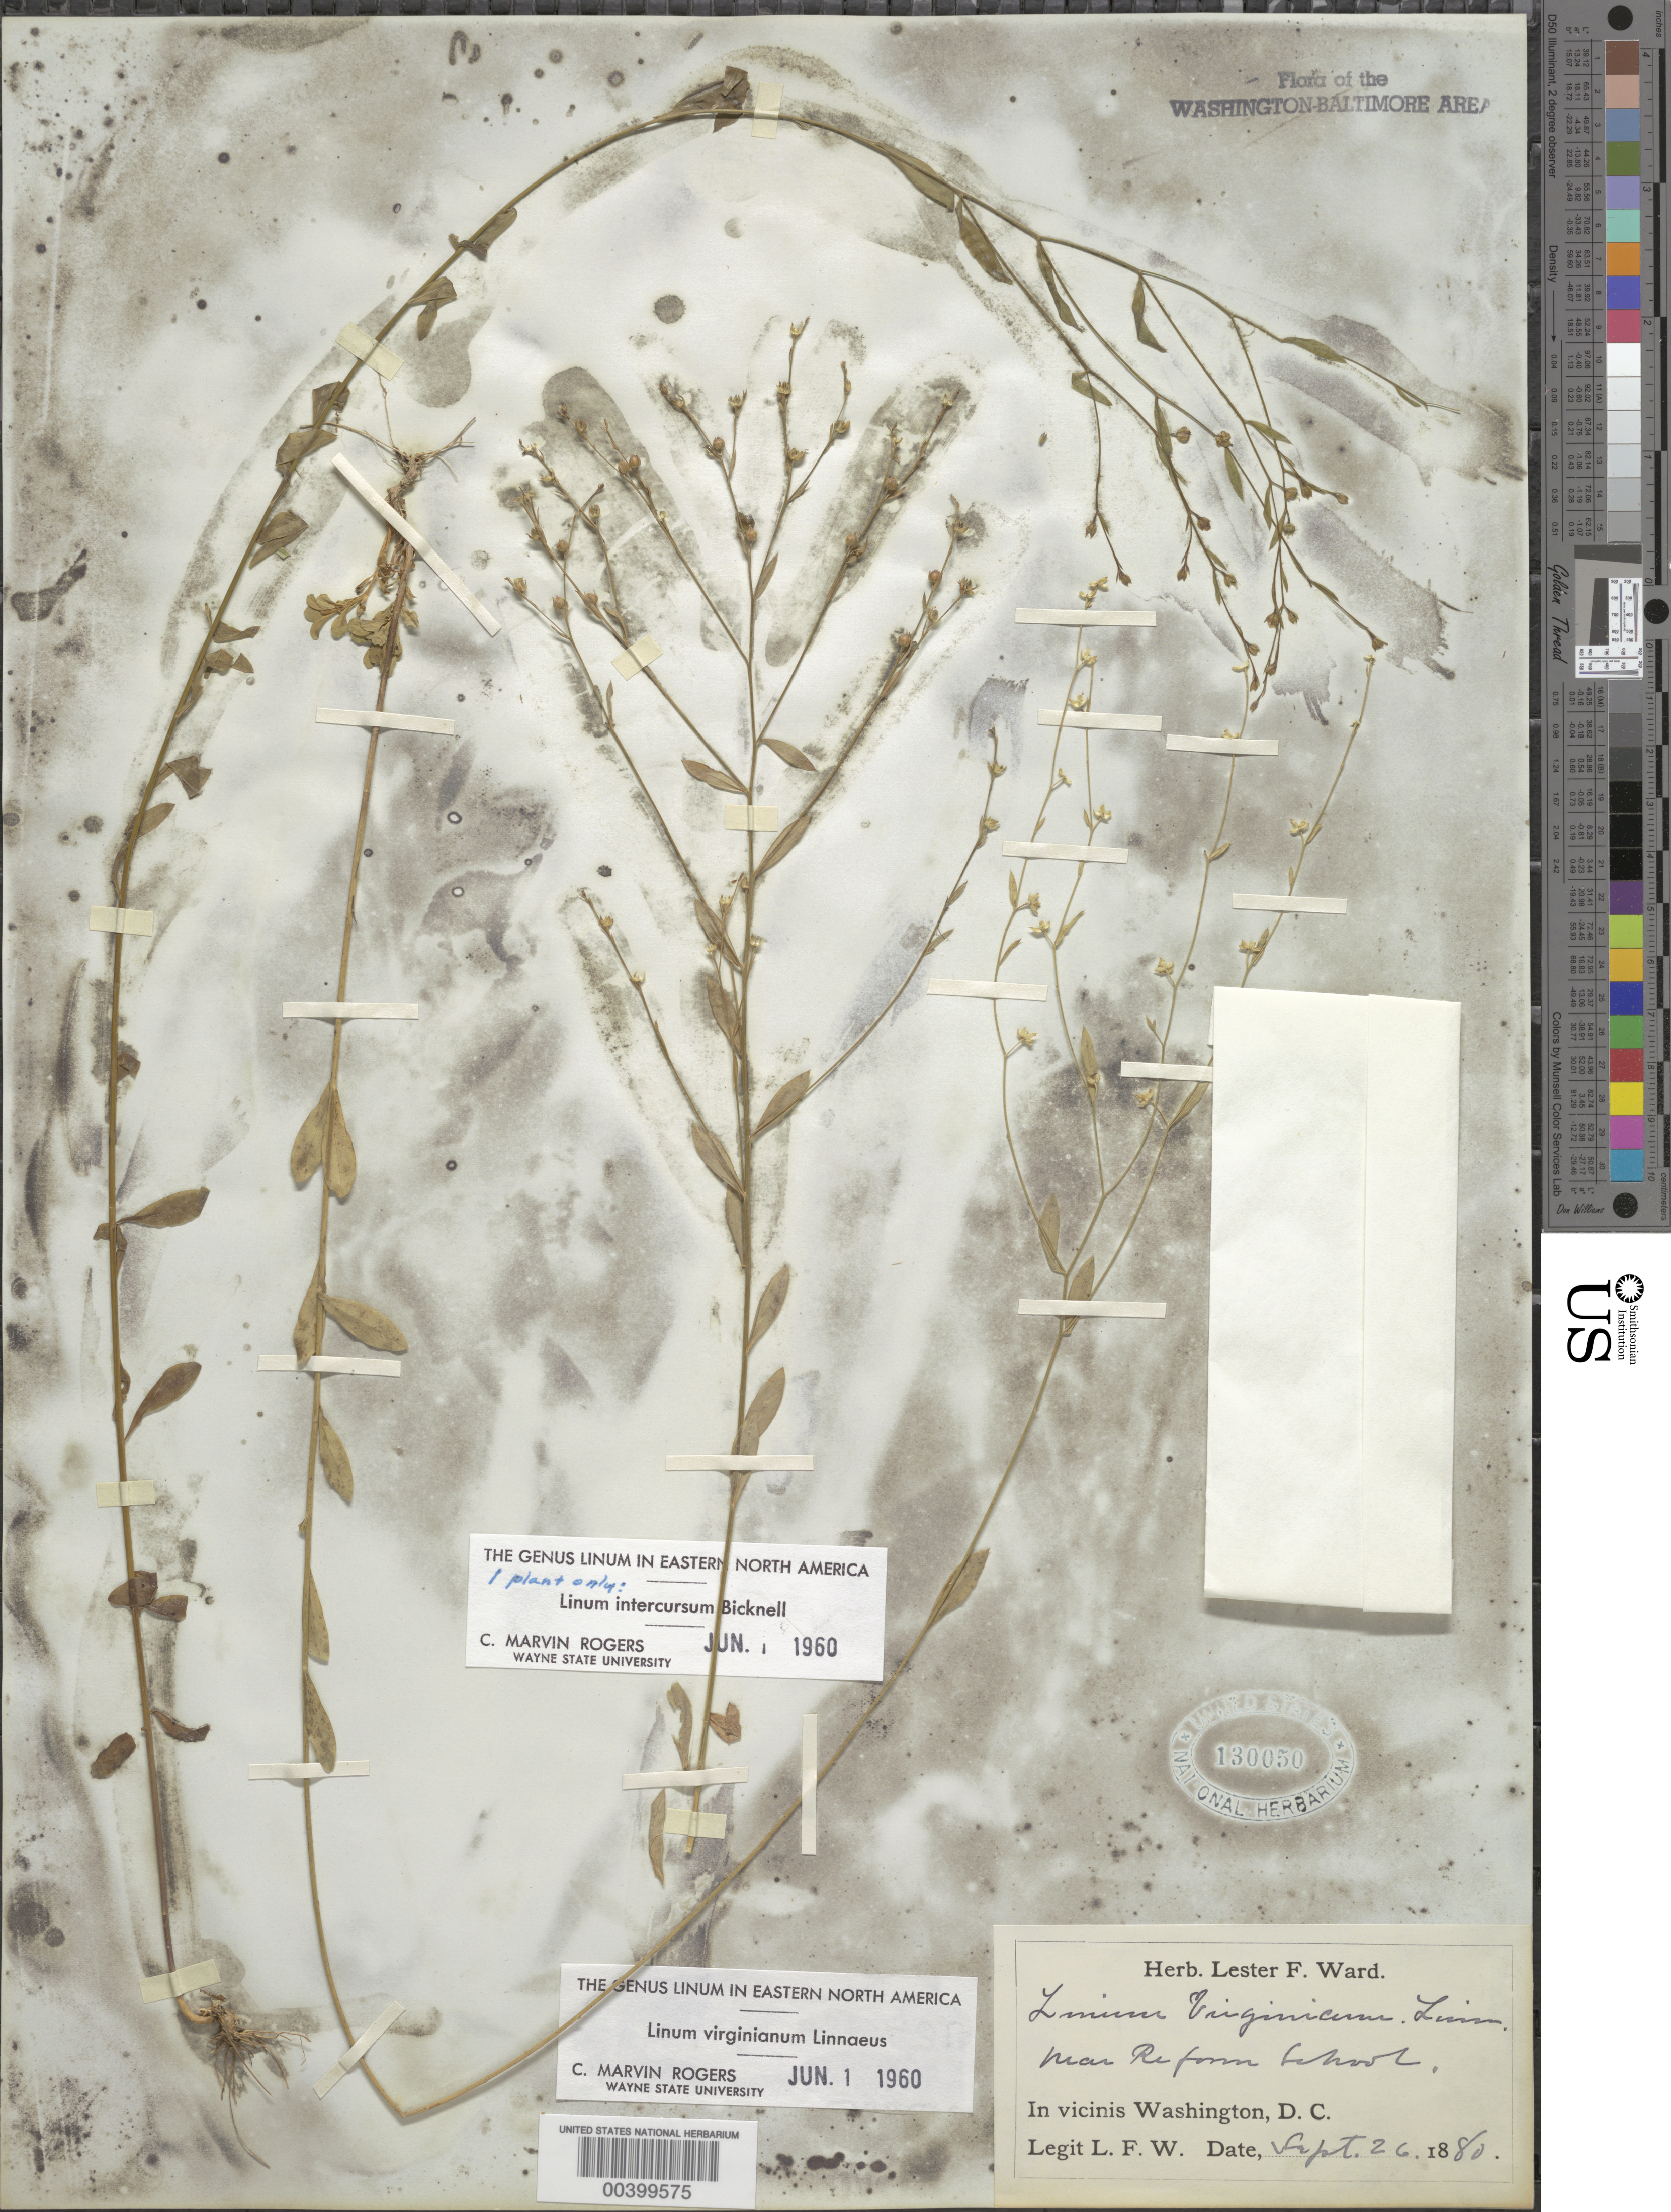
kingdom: Plantae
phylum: Tracheophyta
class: Magnoliopsida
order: Malpighiales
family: Linaceae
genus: Linum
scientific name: Linum intercursum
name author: E.P. Bicknell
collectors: L. F. Ward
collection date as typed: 26 Sep 1880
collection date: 1880-09-26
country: United States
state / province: District of Columbia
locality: Reform School vicinity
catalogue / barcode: US 130050